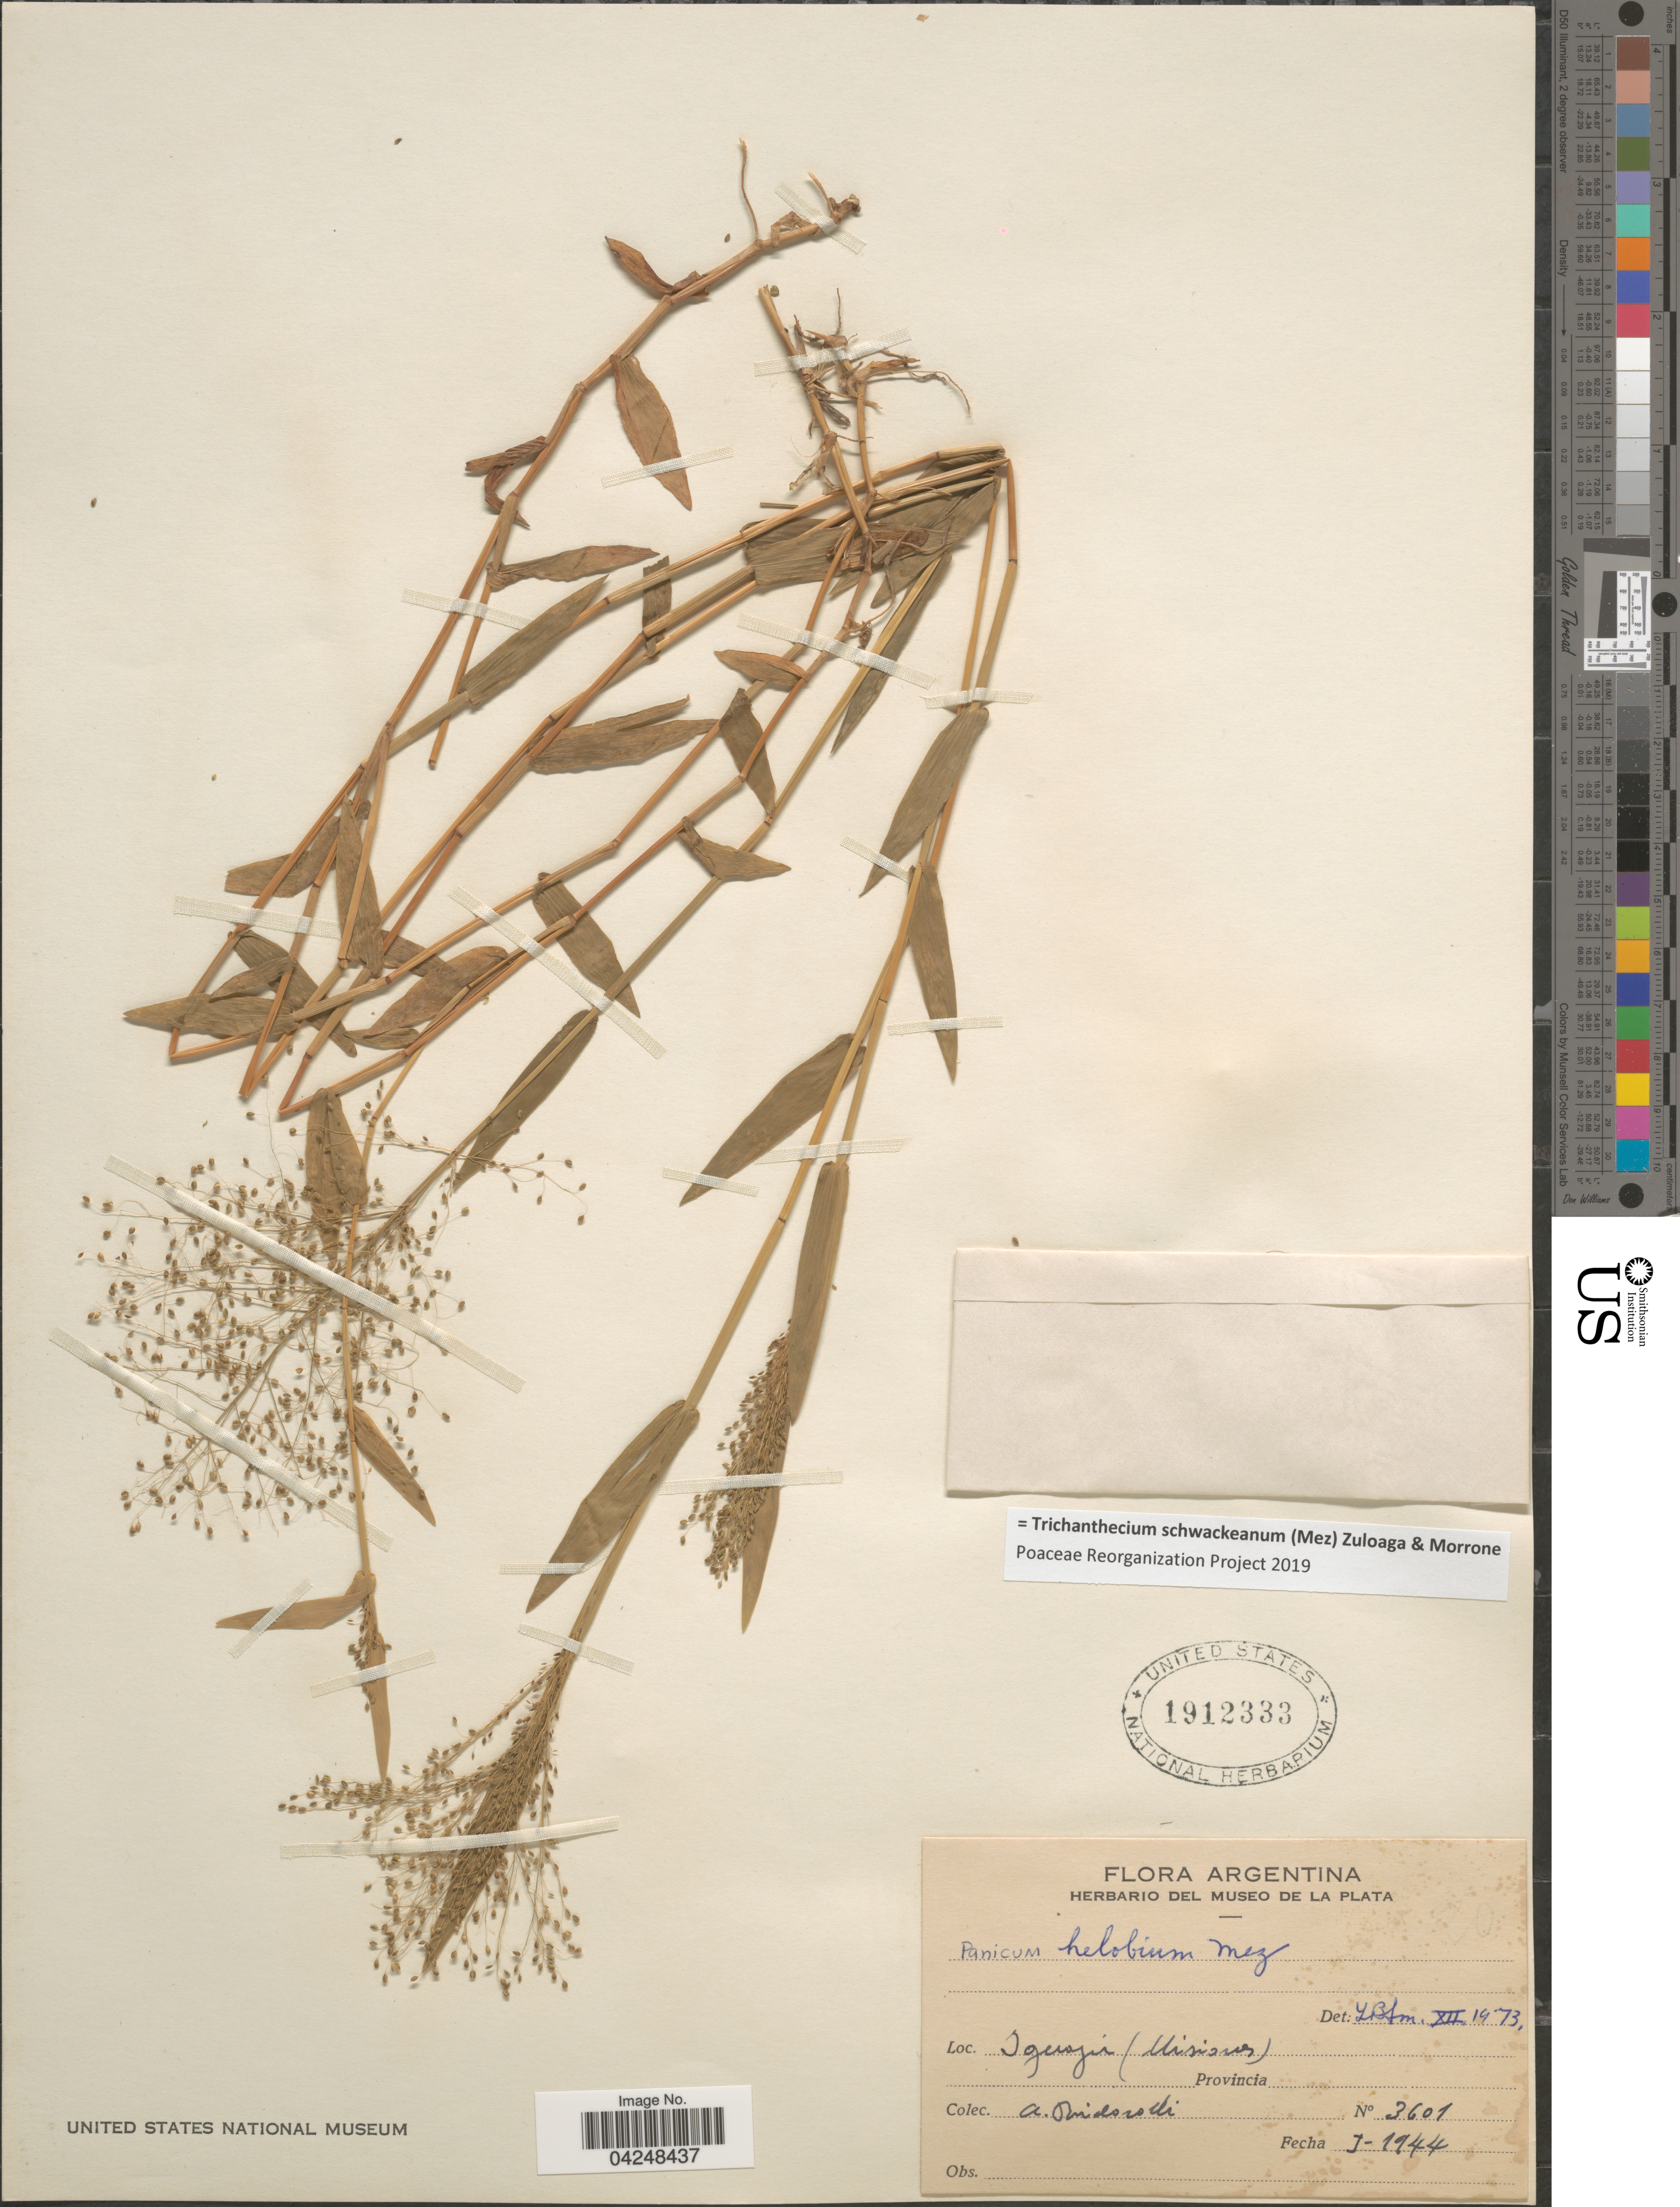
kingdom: Plantae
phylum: Tracheophyta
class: Liliopsida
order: Poales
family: Poaceae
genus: Trichanthecium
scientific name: Trichanthecium schwackeanum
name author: (Mez) Zuloaga & Morrone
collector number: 3601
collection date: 1944-01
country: Argentina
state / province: Misiones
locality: Iguazú.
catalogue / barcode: US 1912333